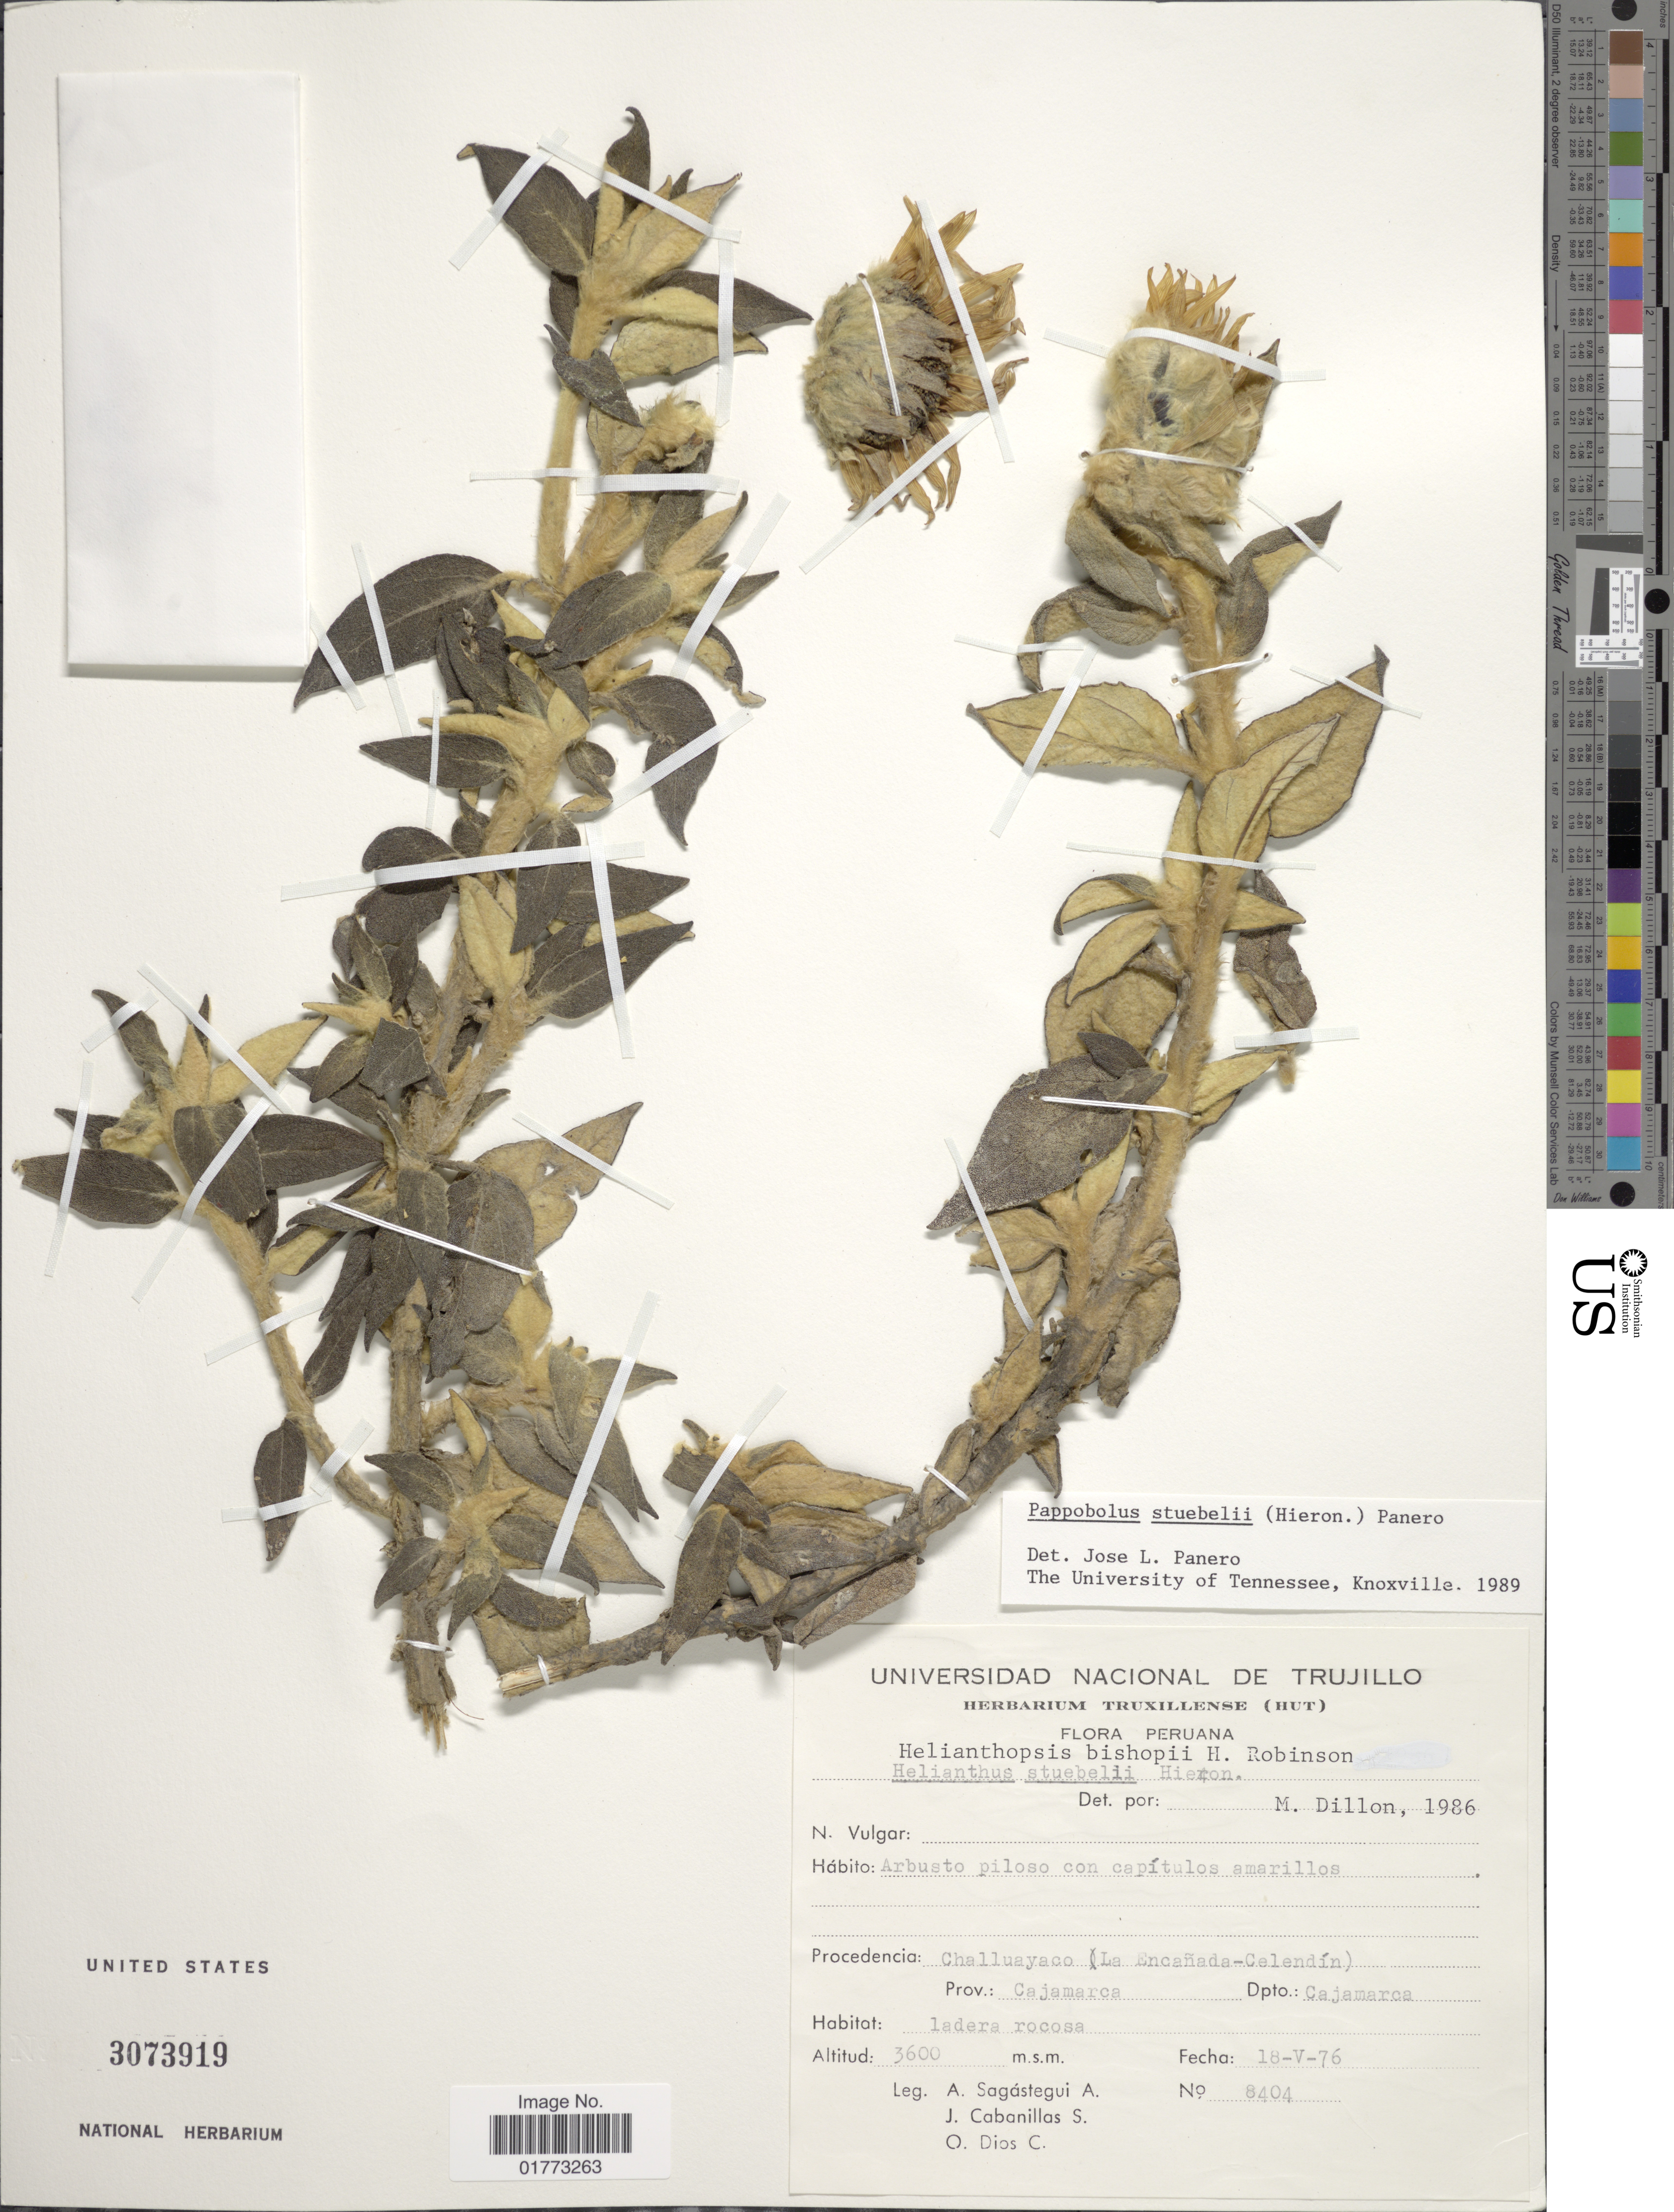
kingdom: Plantae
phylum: Tracheophyta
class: Magnoliopsida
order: Asterales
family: Asteraceae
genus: Pappobolus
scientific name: Pappobolus stuebelii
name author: (Hieron.) Panero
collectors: A. Sagástegui A., J. Cabanillas & O. Dios C.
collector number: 8404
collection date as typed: Transcribed d/m/y: 18/5/76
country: Peru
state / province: Cajamarca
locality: Procedencia: Challuayaco (La Encañada-Celendín), Dpto: Cajamarca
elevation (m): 3600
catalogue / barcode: US 3073919